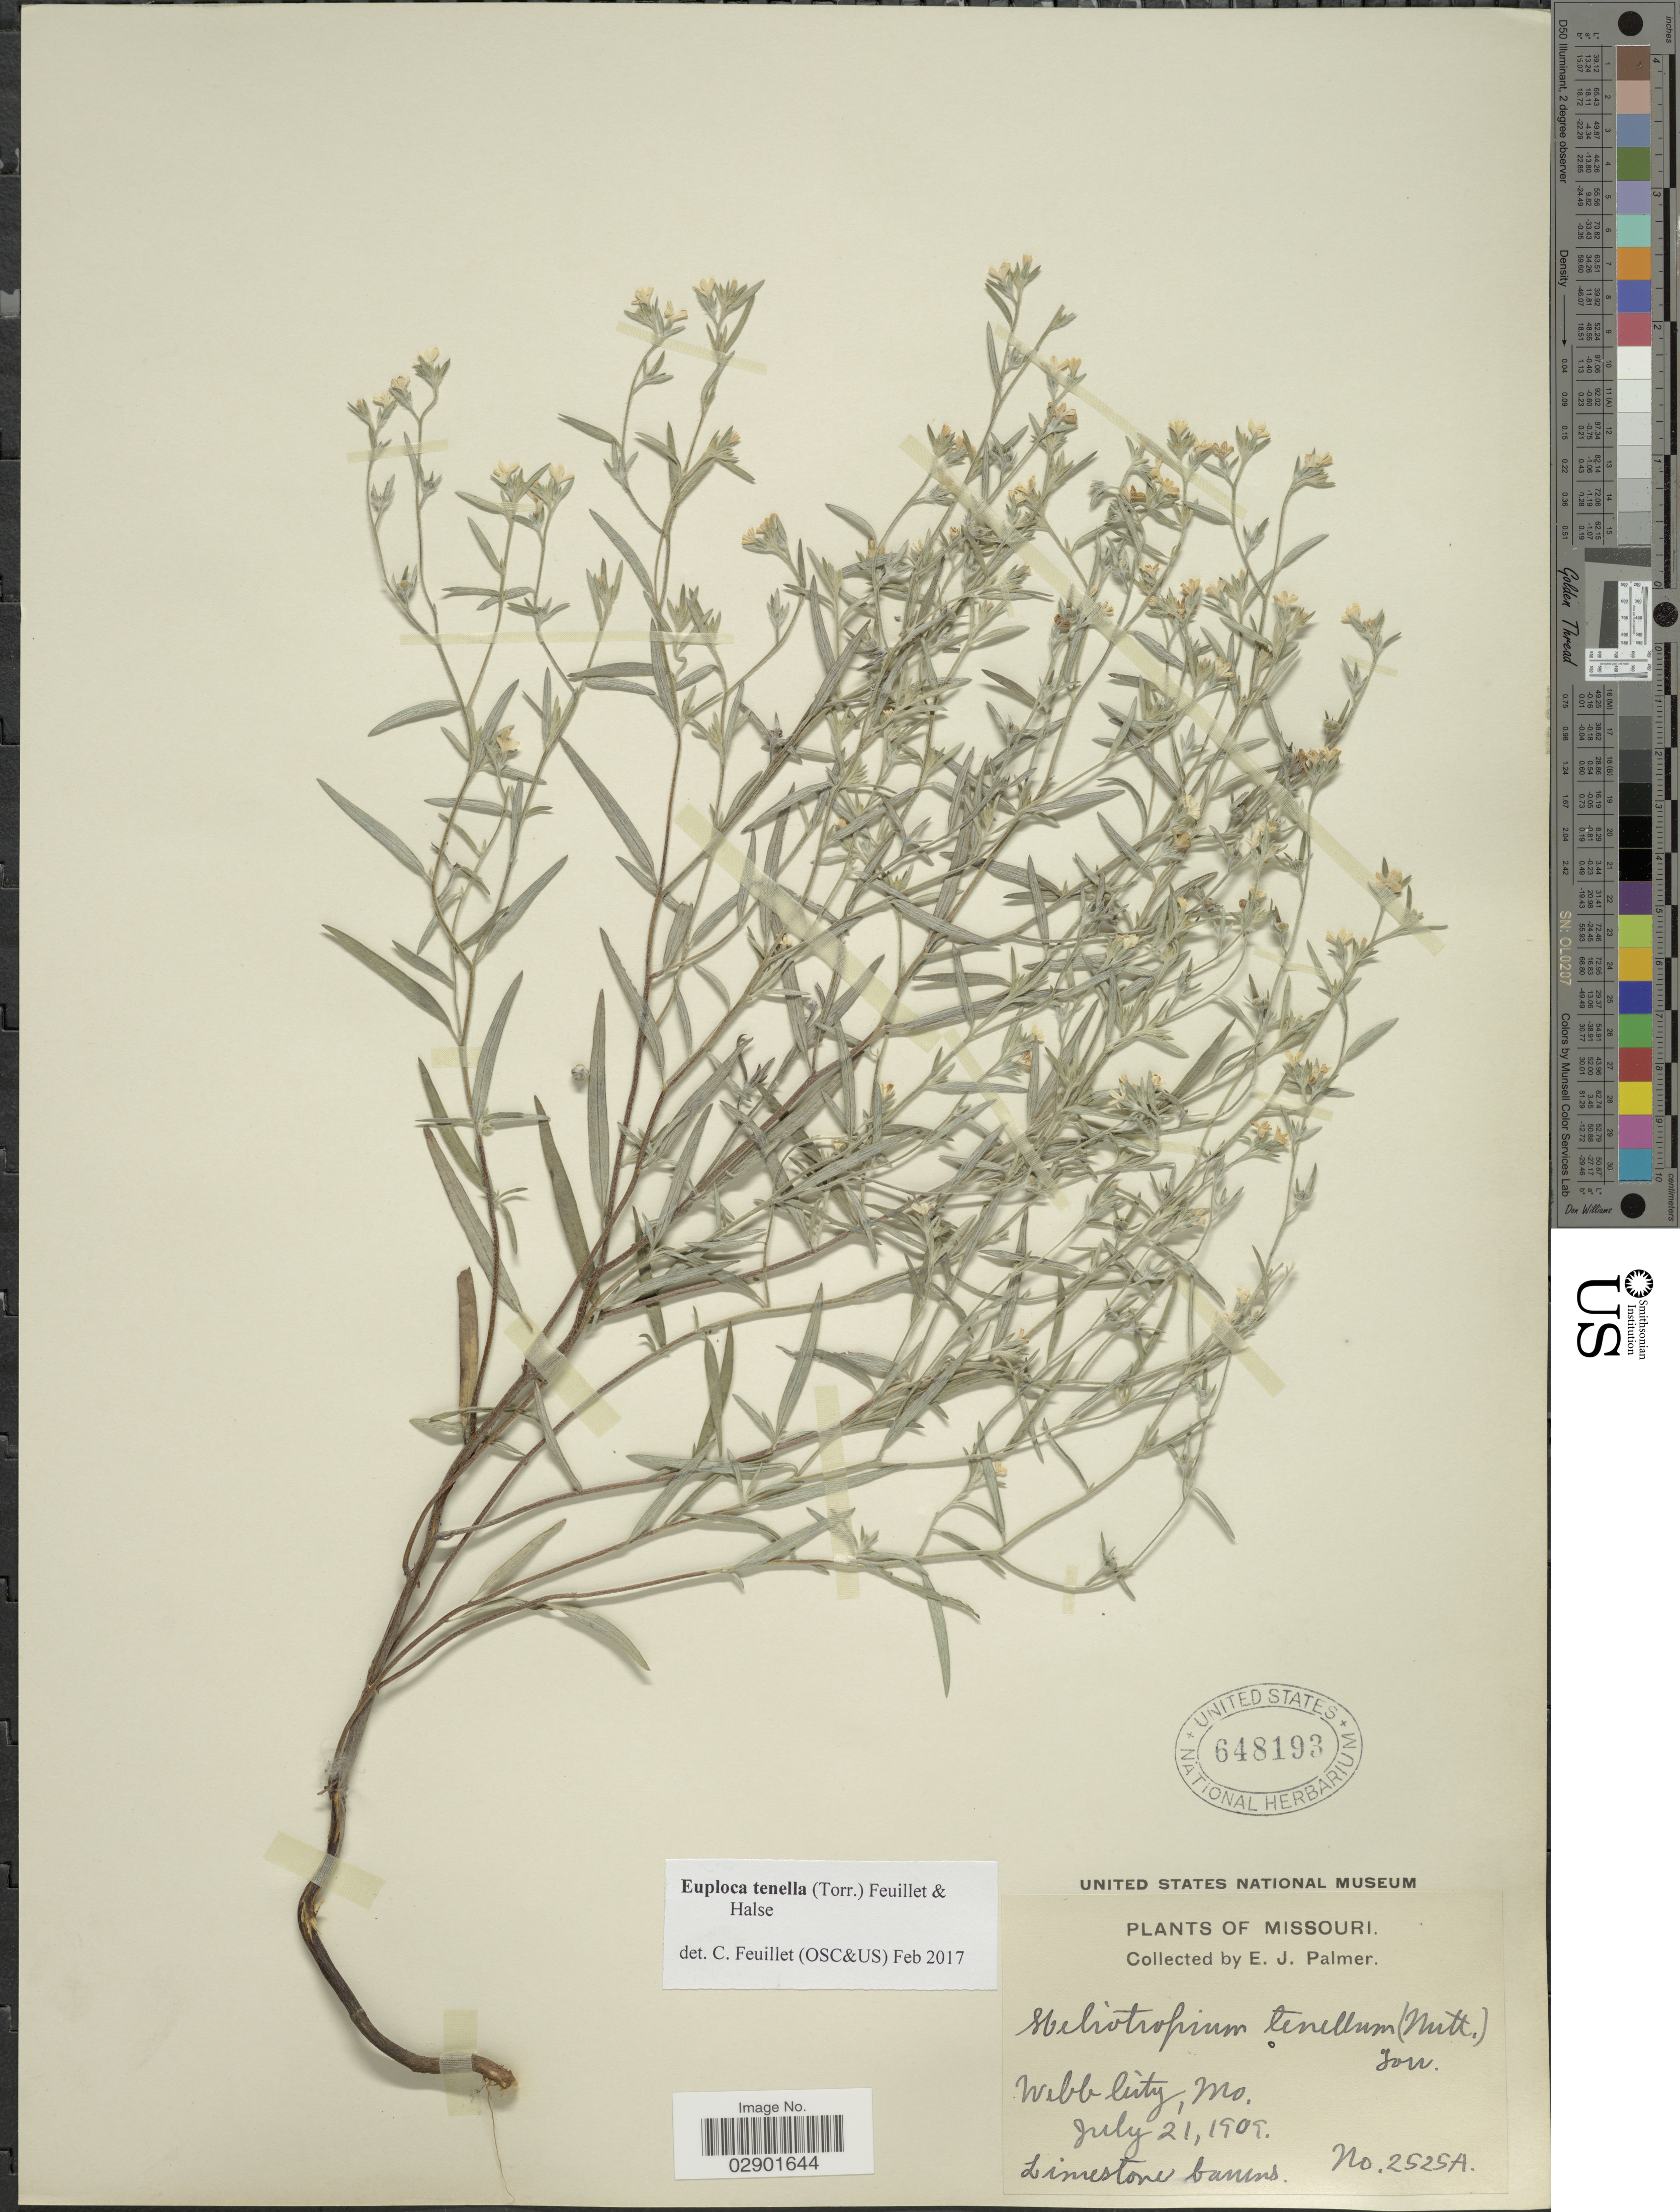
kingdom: Plantae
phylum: Tracheophyta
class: Magnoliopsida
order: Boraginales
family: Heliotropiaceae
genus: Euploca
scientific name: Euploca polyphylla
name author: (Lehm.) J.I.M. Melo & Semir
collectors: E. J. Palmer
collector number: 2525A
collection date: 1909-07-21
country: United States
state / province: Missouri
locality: Webb City, Mo. Limestone barrens.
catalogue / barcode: US 648193